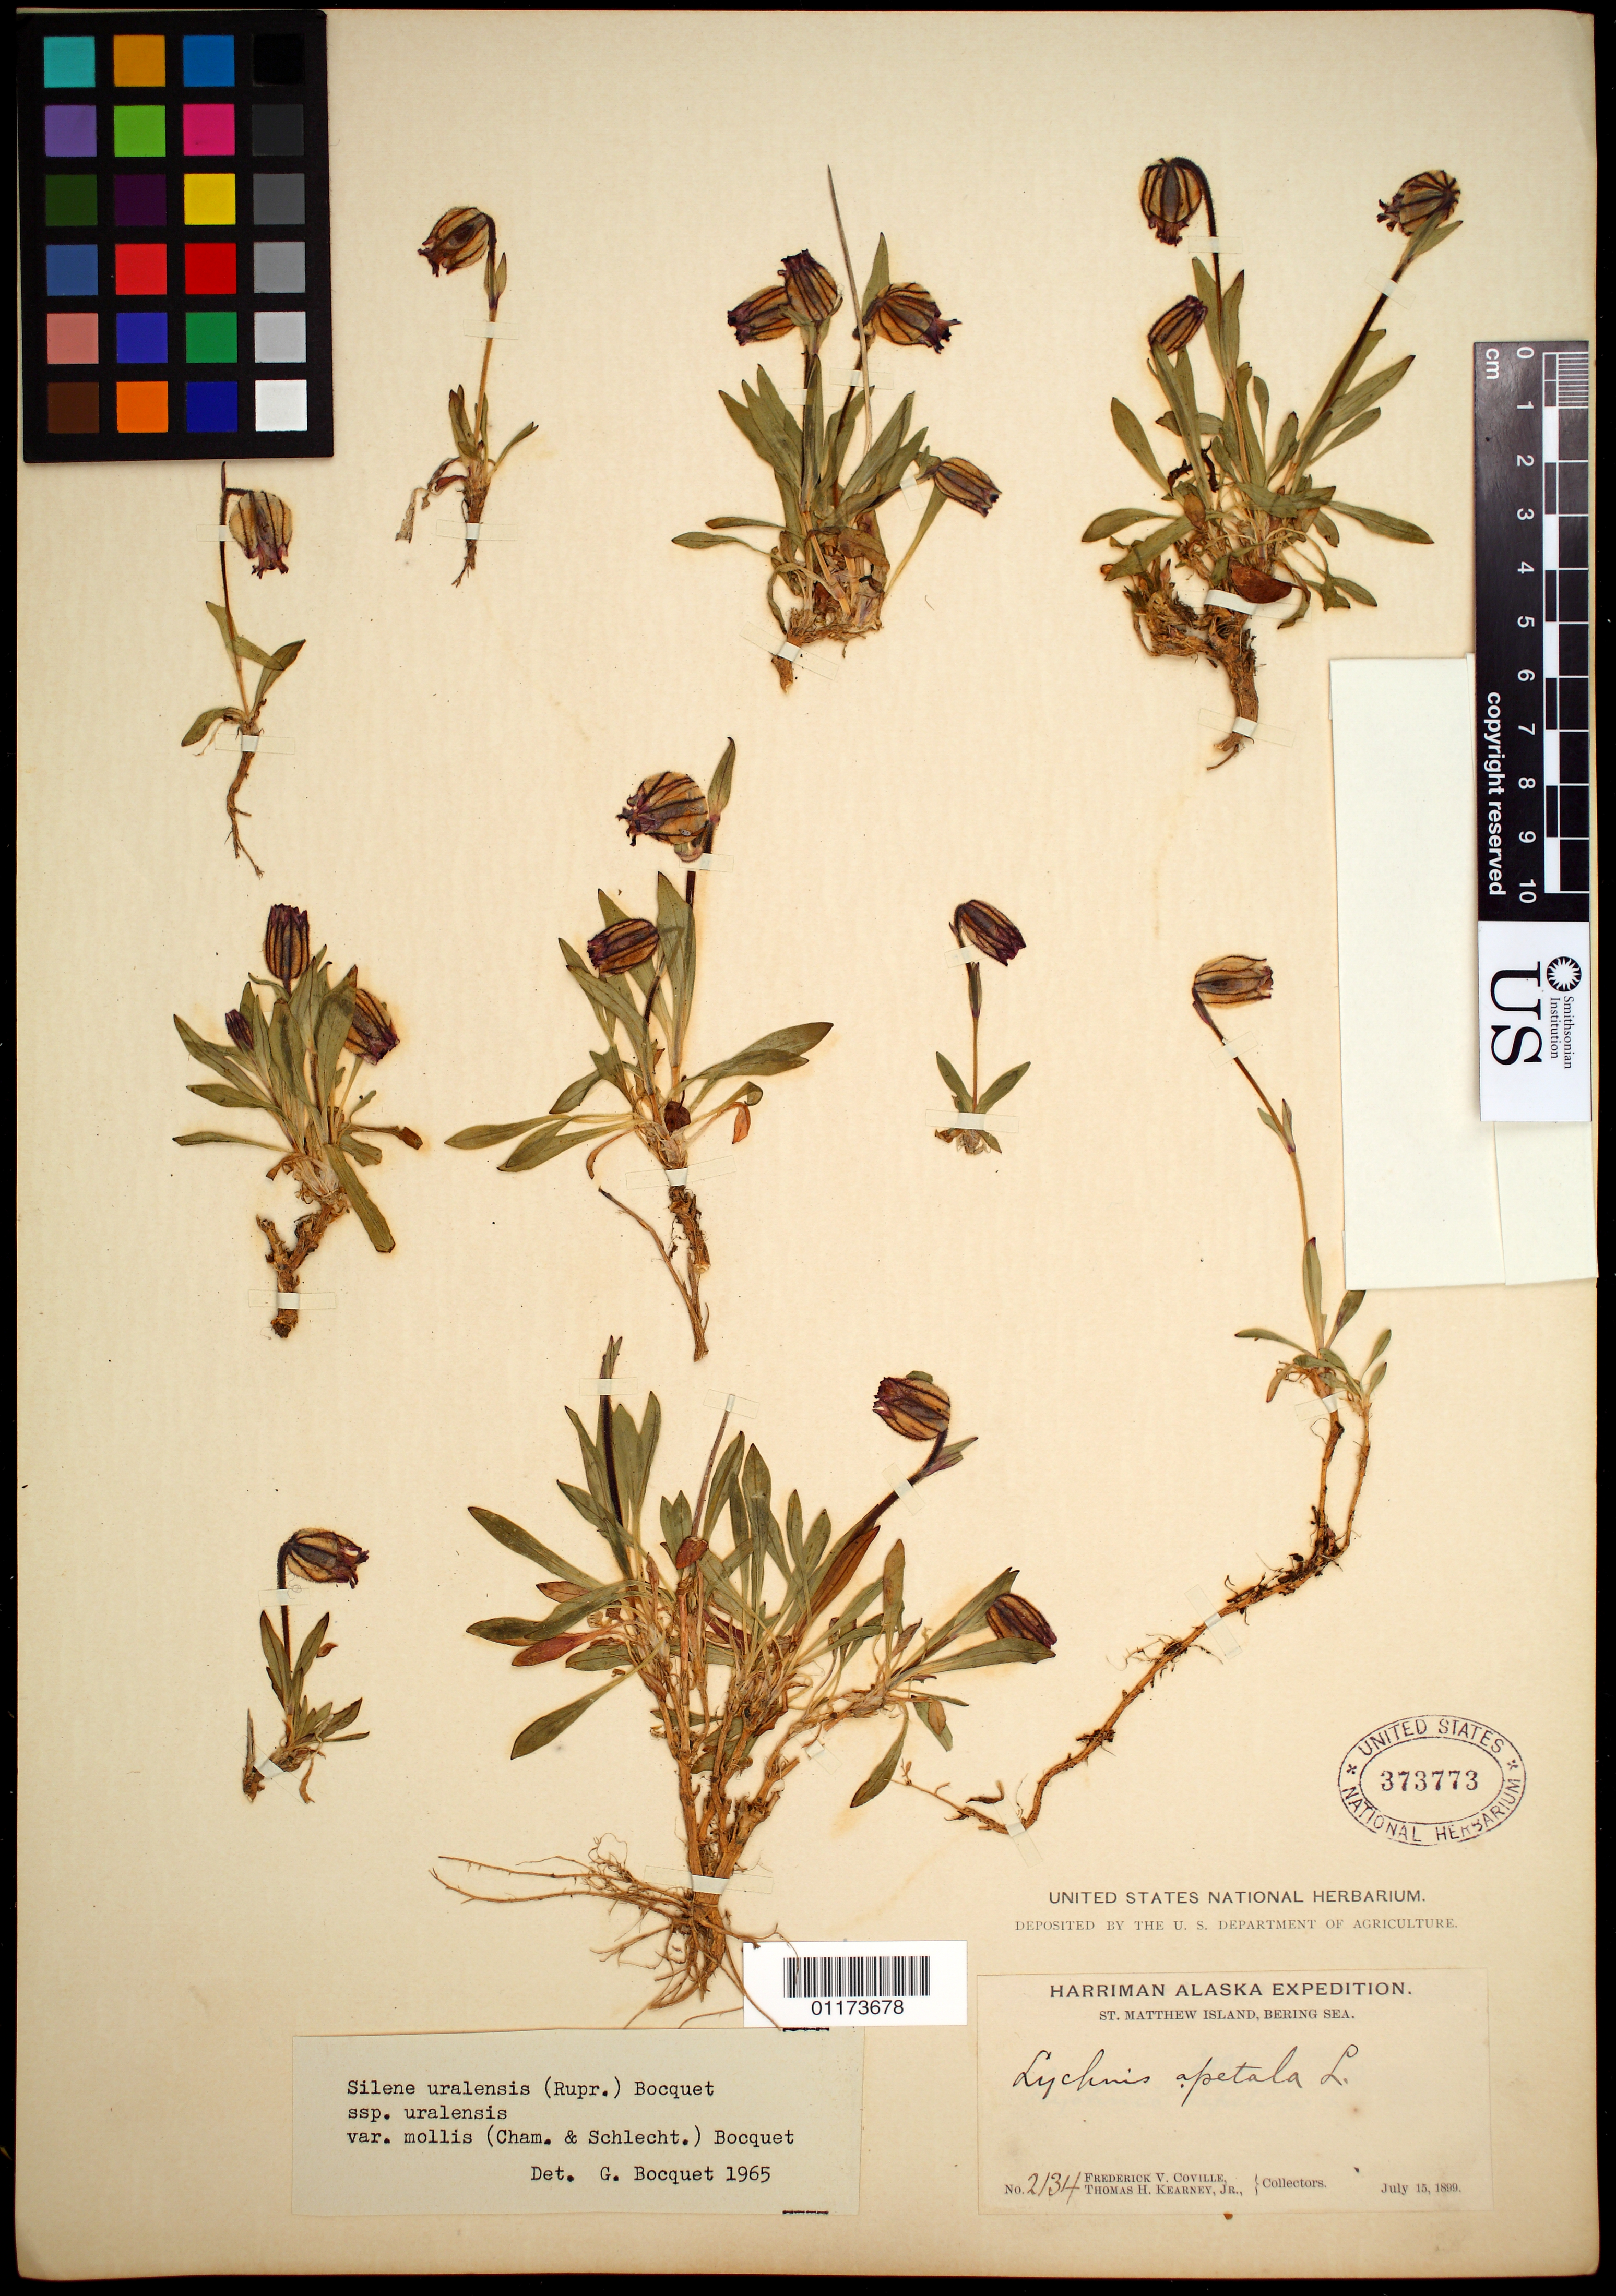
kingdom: Plantae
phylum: Tracheophyta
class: Magnoliopsida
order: Caryophyllales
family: Caryophyllaceae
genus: Silene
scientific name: Silene uralensis var. mollis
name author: (Cham. & Schltdl.) Bocquet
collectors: F. V. Coville & T. H. Kearney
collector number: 2134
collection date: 1899-07-15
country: United States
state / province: Alaska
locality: St Matthew Island, Bering Sea.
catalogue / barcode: US 373773